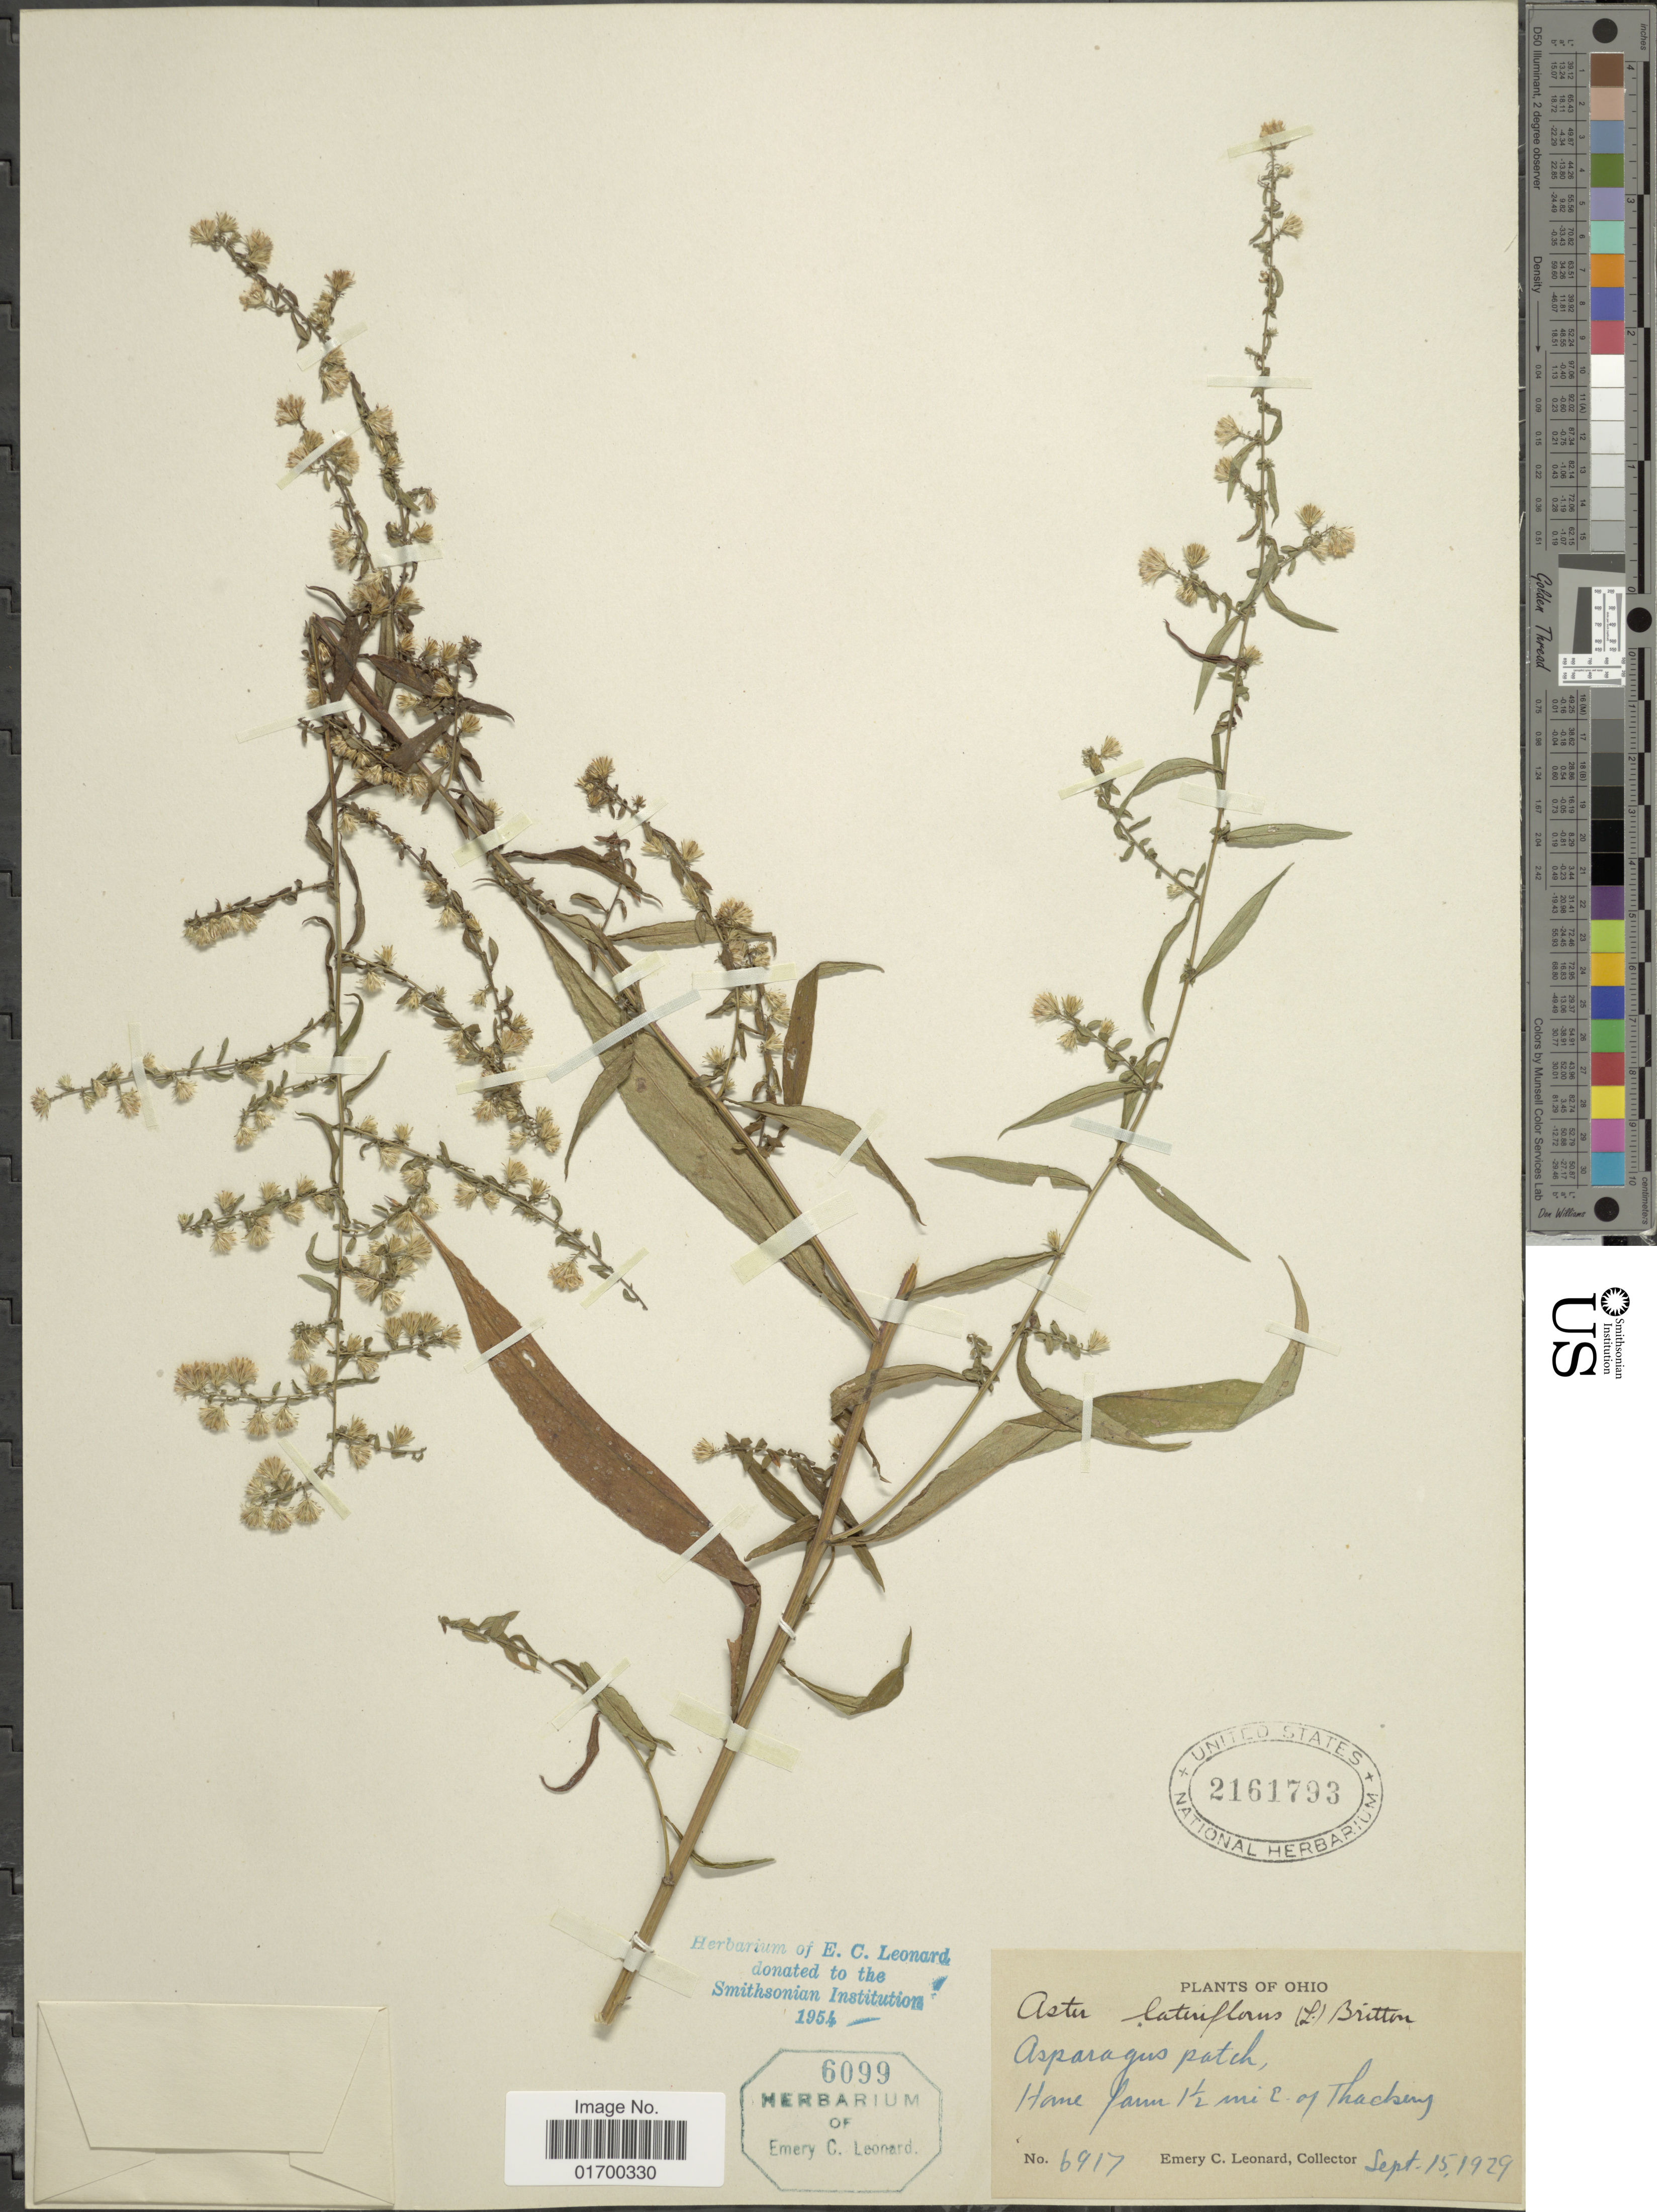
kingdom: Plantae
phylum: Tracheophyta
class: Magnoliopsida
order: Asterales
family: Asteraceae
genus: Symphyotrichum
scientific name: Symphyotrichum lateriflorum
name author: (L.) Á. Löve & D. Löve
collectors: E. C. Leonard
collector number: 6917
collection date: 1929-09-15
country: United States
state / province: Ohio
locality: Home Farm 1½ mi E of Thackery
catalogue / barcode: US 2161793